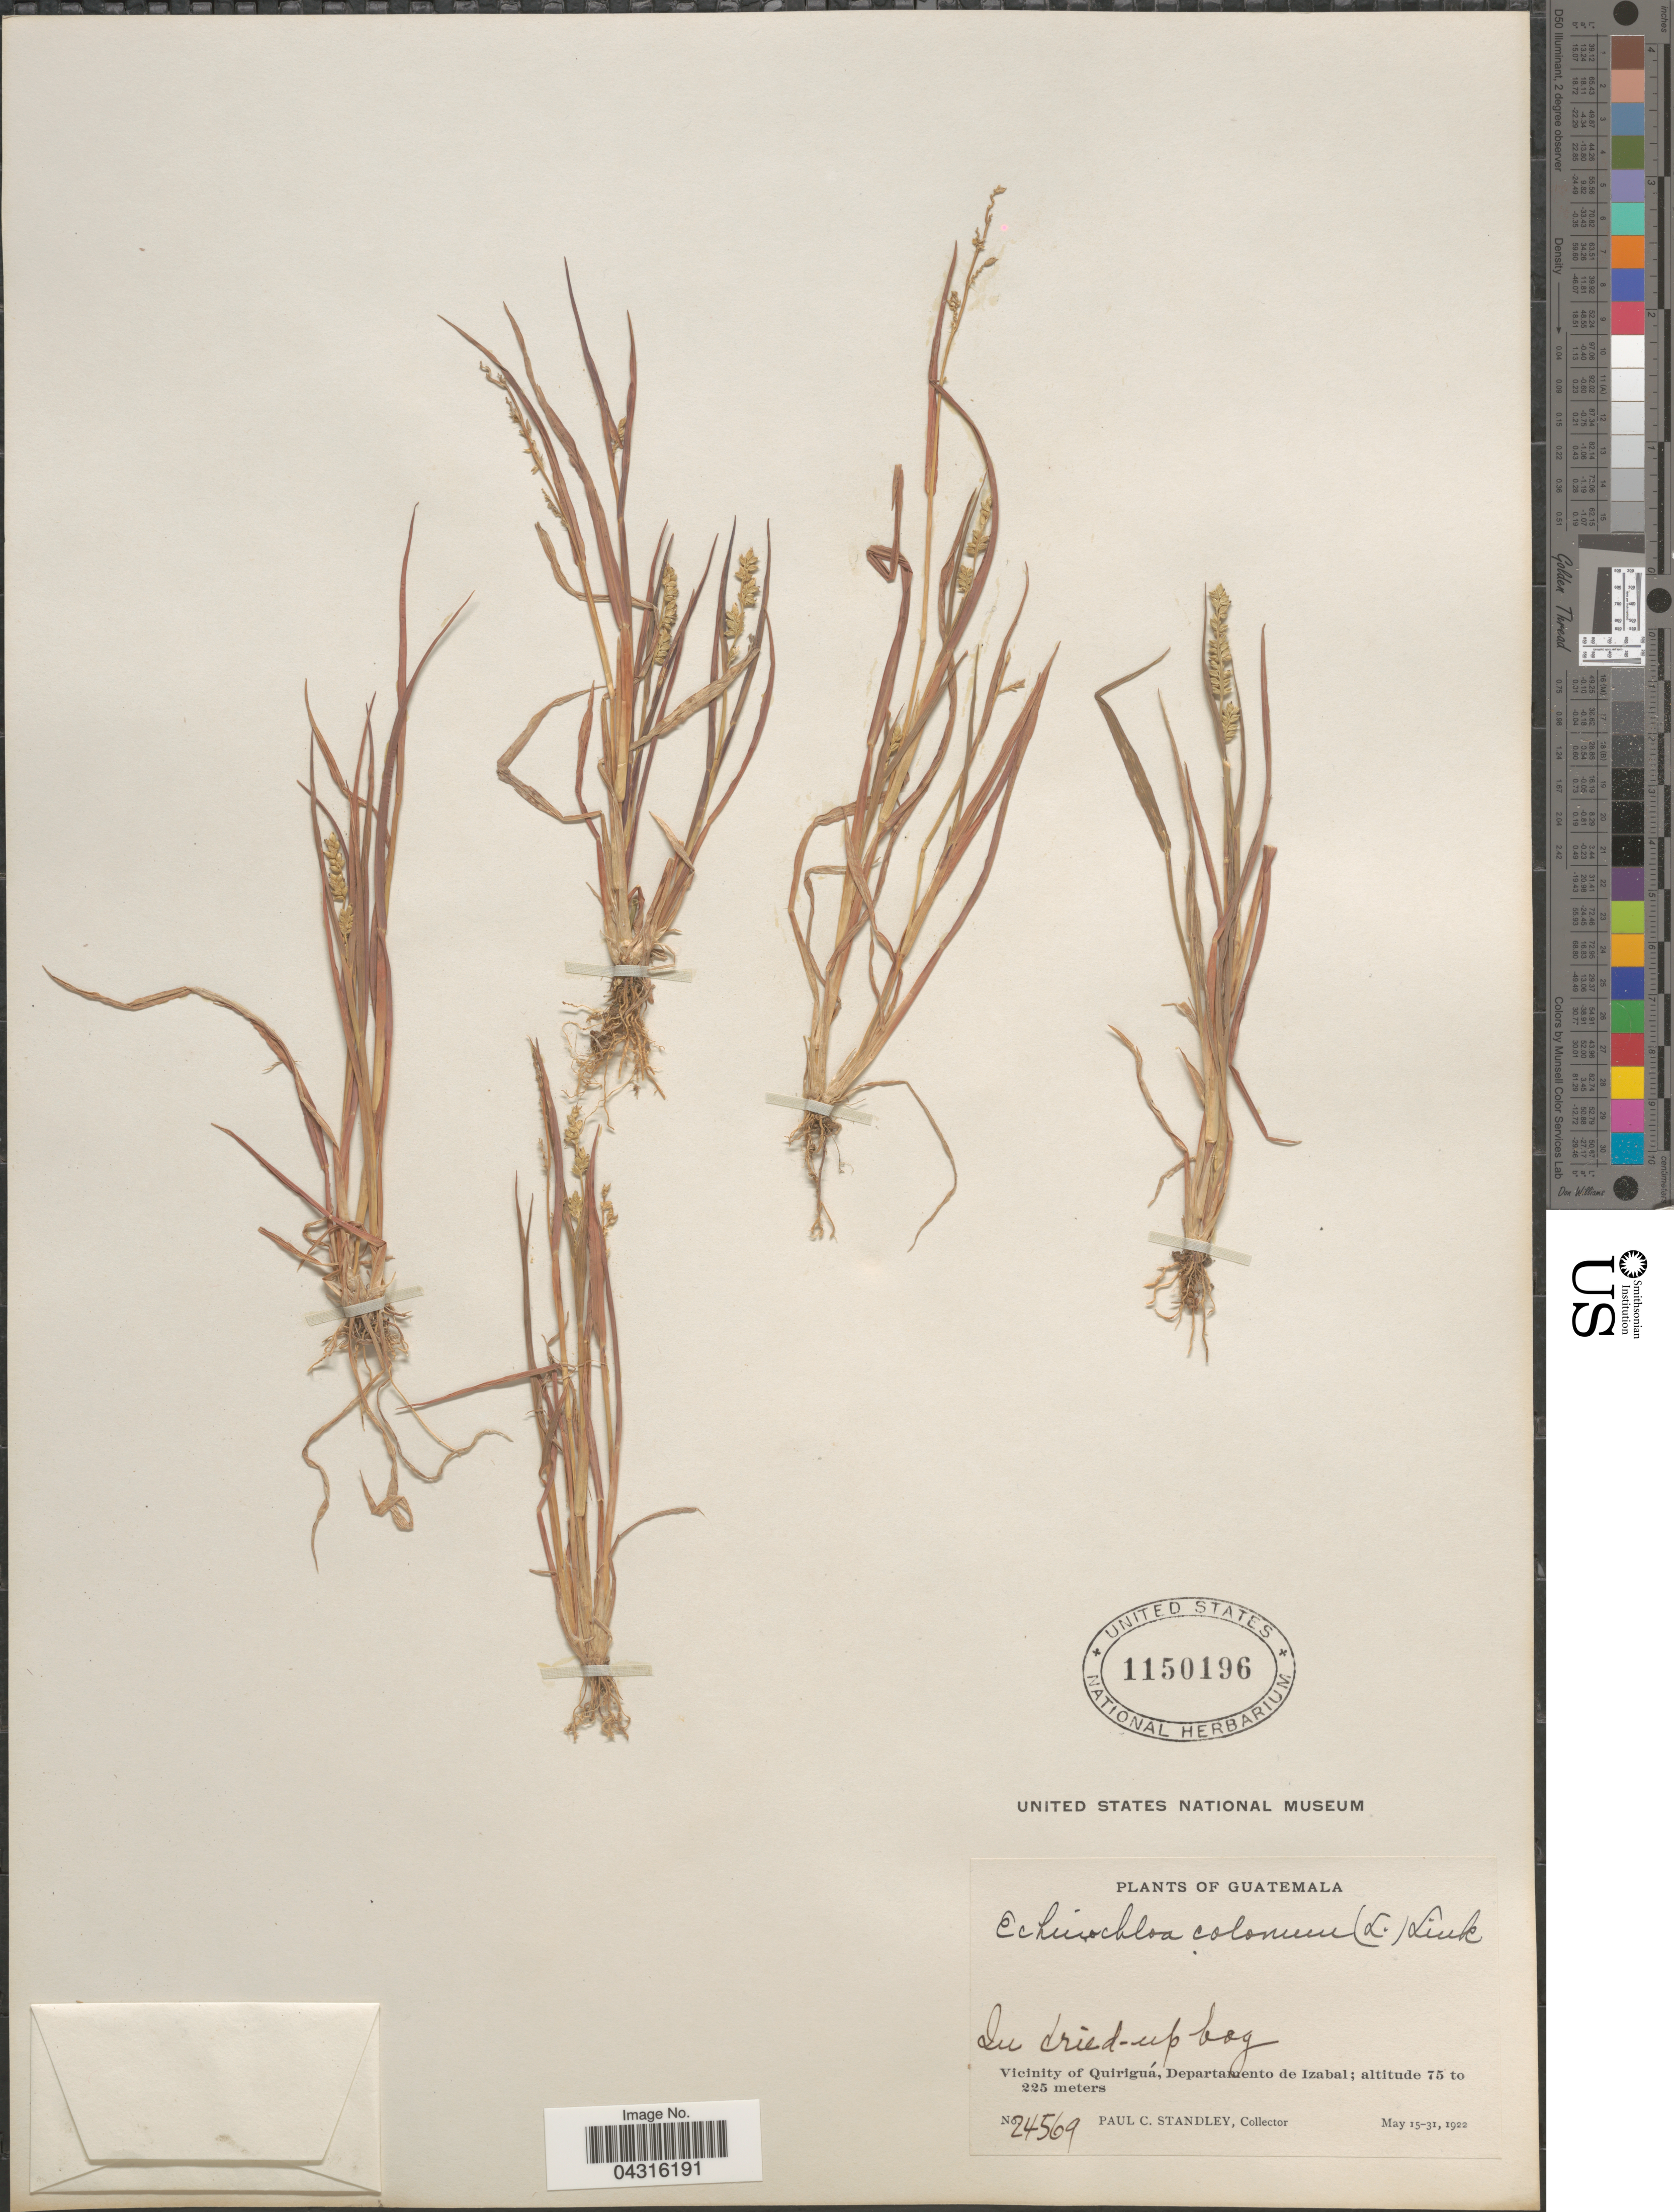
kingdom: Plantae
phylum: Tracheophyta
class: Liliopsida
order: Poales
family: Poaceae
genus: Echinochloa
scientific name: Echinochloa colona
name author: (L.) Link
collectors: P. C. Standley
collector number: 24569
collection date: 1922-05-15/1922-05-31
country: Guatemala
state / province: Izabal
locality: Vicinity of Quiriguá, Departamento de Izabal.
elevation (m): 225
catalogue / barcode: US 1150196